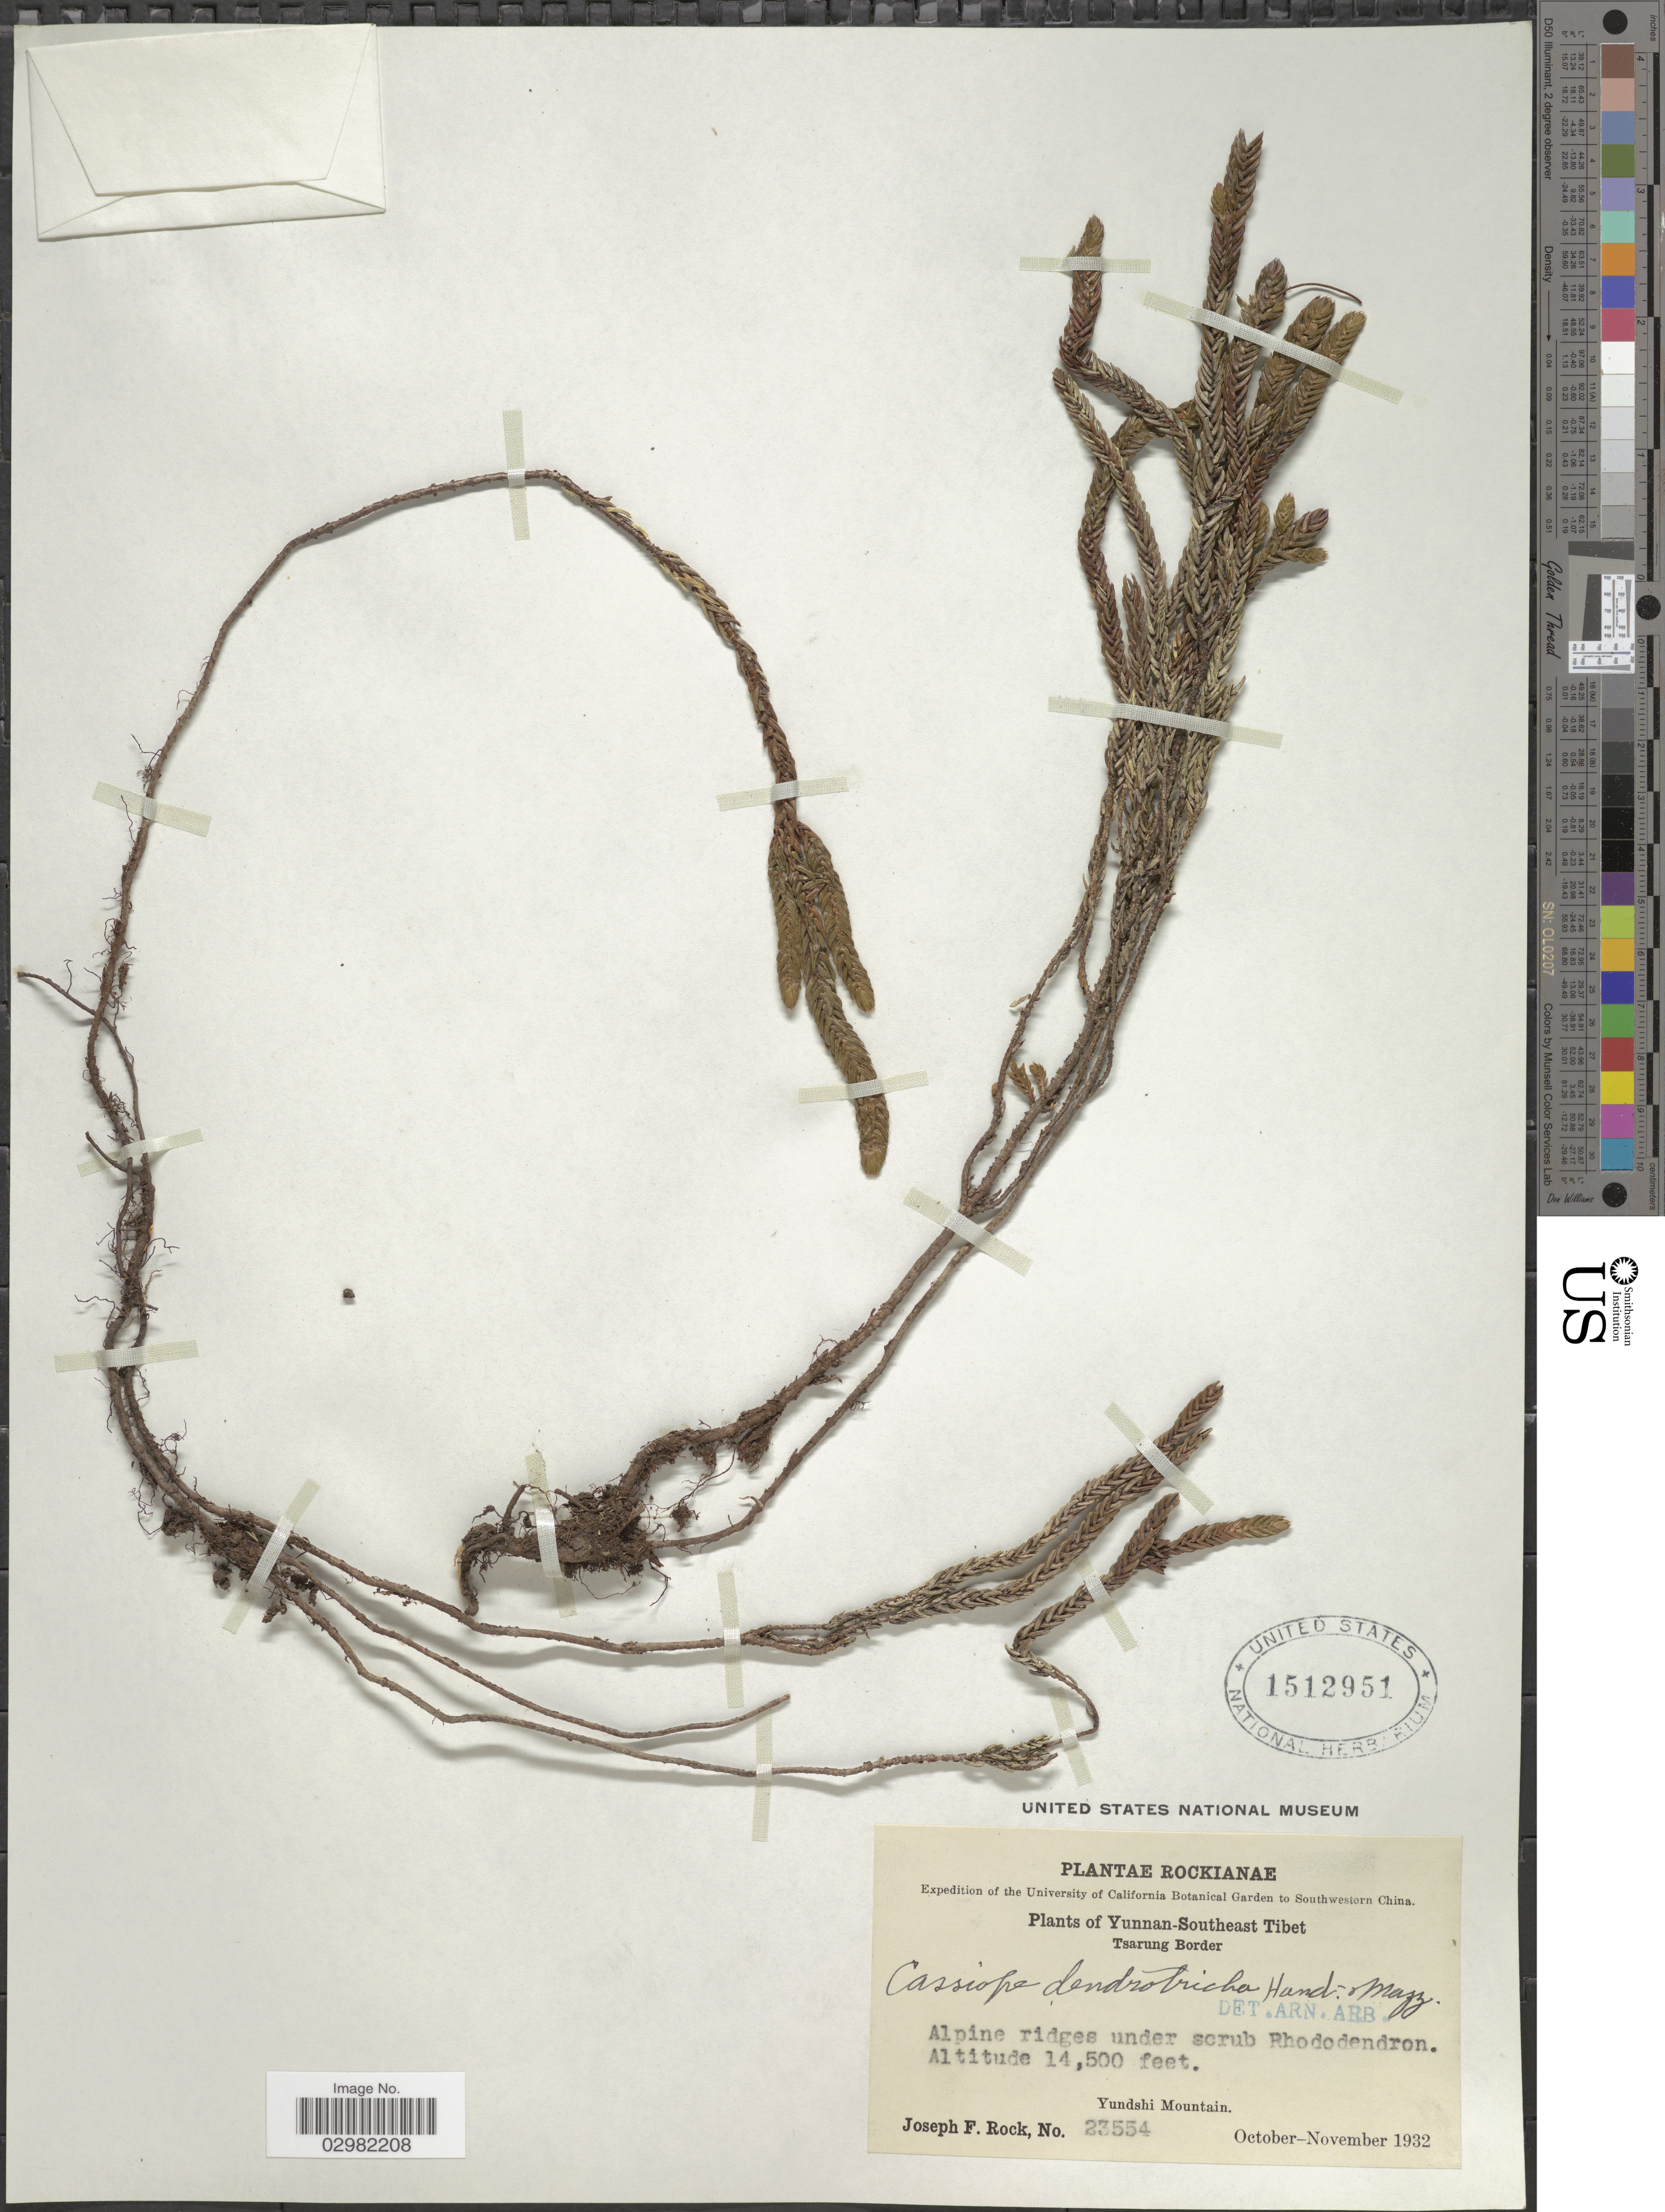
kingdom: Plantae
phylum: Tracheophyta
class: Magnoliopsida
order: Ericales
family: Ericaceae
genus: Cassiope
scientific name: Cassiope dendrotricha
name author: Hand.-Mazz.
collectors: J. F. Rock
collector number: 23554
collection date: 1932-10/1932-11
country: China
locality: Southwestern China. Yunnan-Southeast Tibet. Tsarung Border. Yundshi Mountain.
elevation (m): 4420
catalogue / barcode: US 1512951